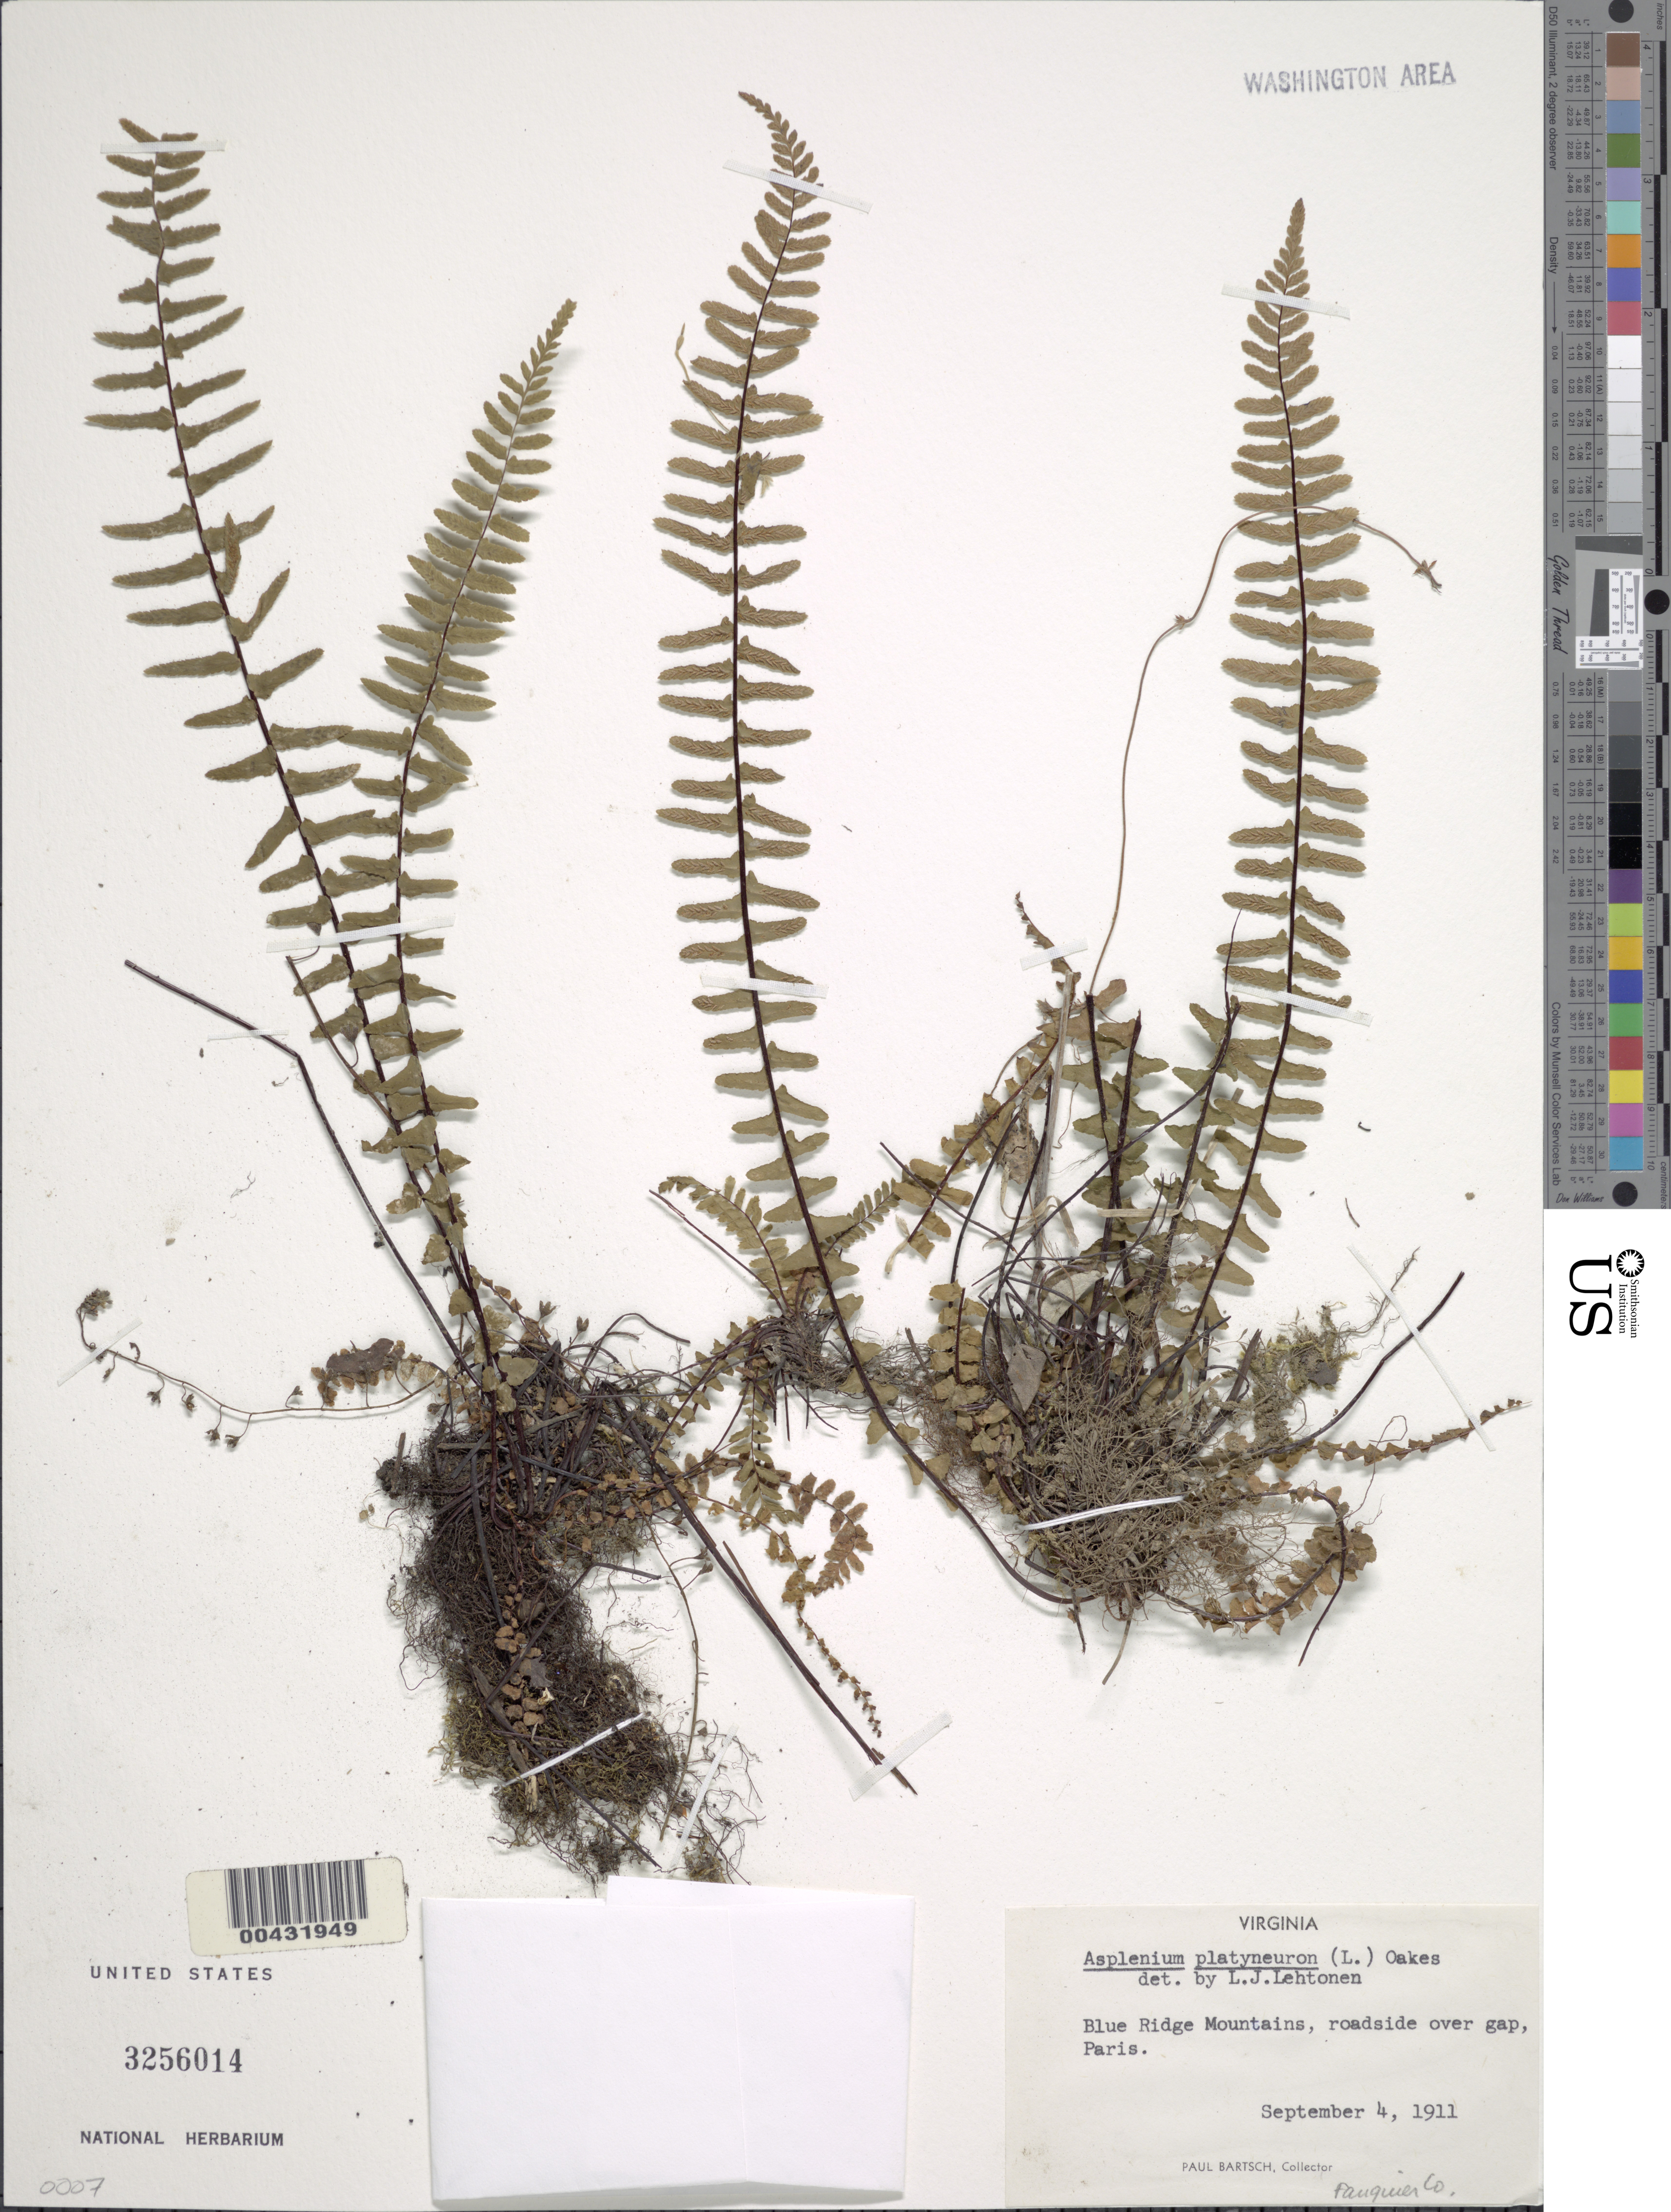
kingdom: Plantae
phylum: Tracheophyta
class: Polypodiopsida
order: Polypodiales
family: Aspleniaceae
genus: Asplenium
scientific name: Asplenium platyneuron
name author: (L.) Britton, Stearns & Poggenb.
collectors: P. Bartsch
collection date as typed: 04 Sep 1911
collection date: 1911-09-04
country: United States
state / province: Virginia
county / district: Fauquier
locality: Blue Ridge Mountains, Paris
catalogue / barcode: US 3256014